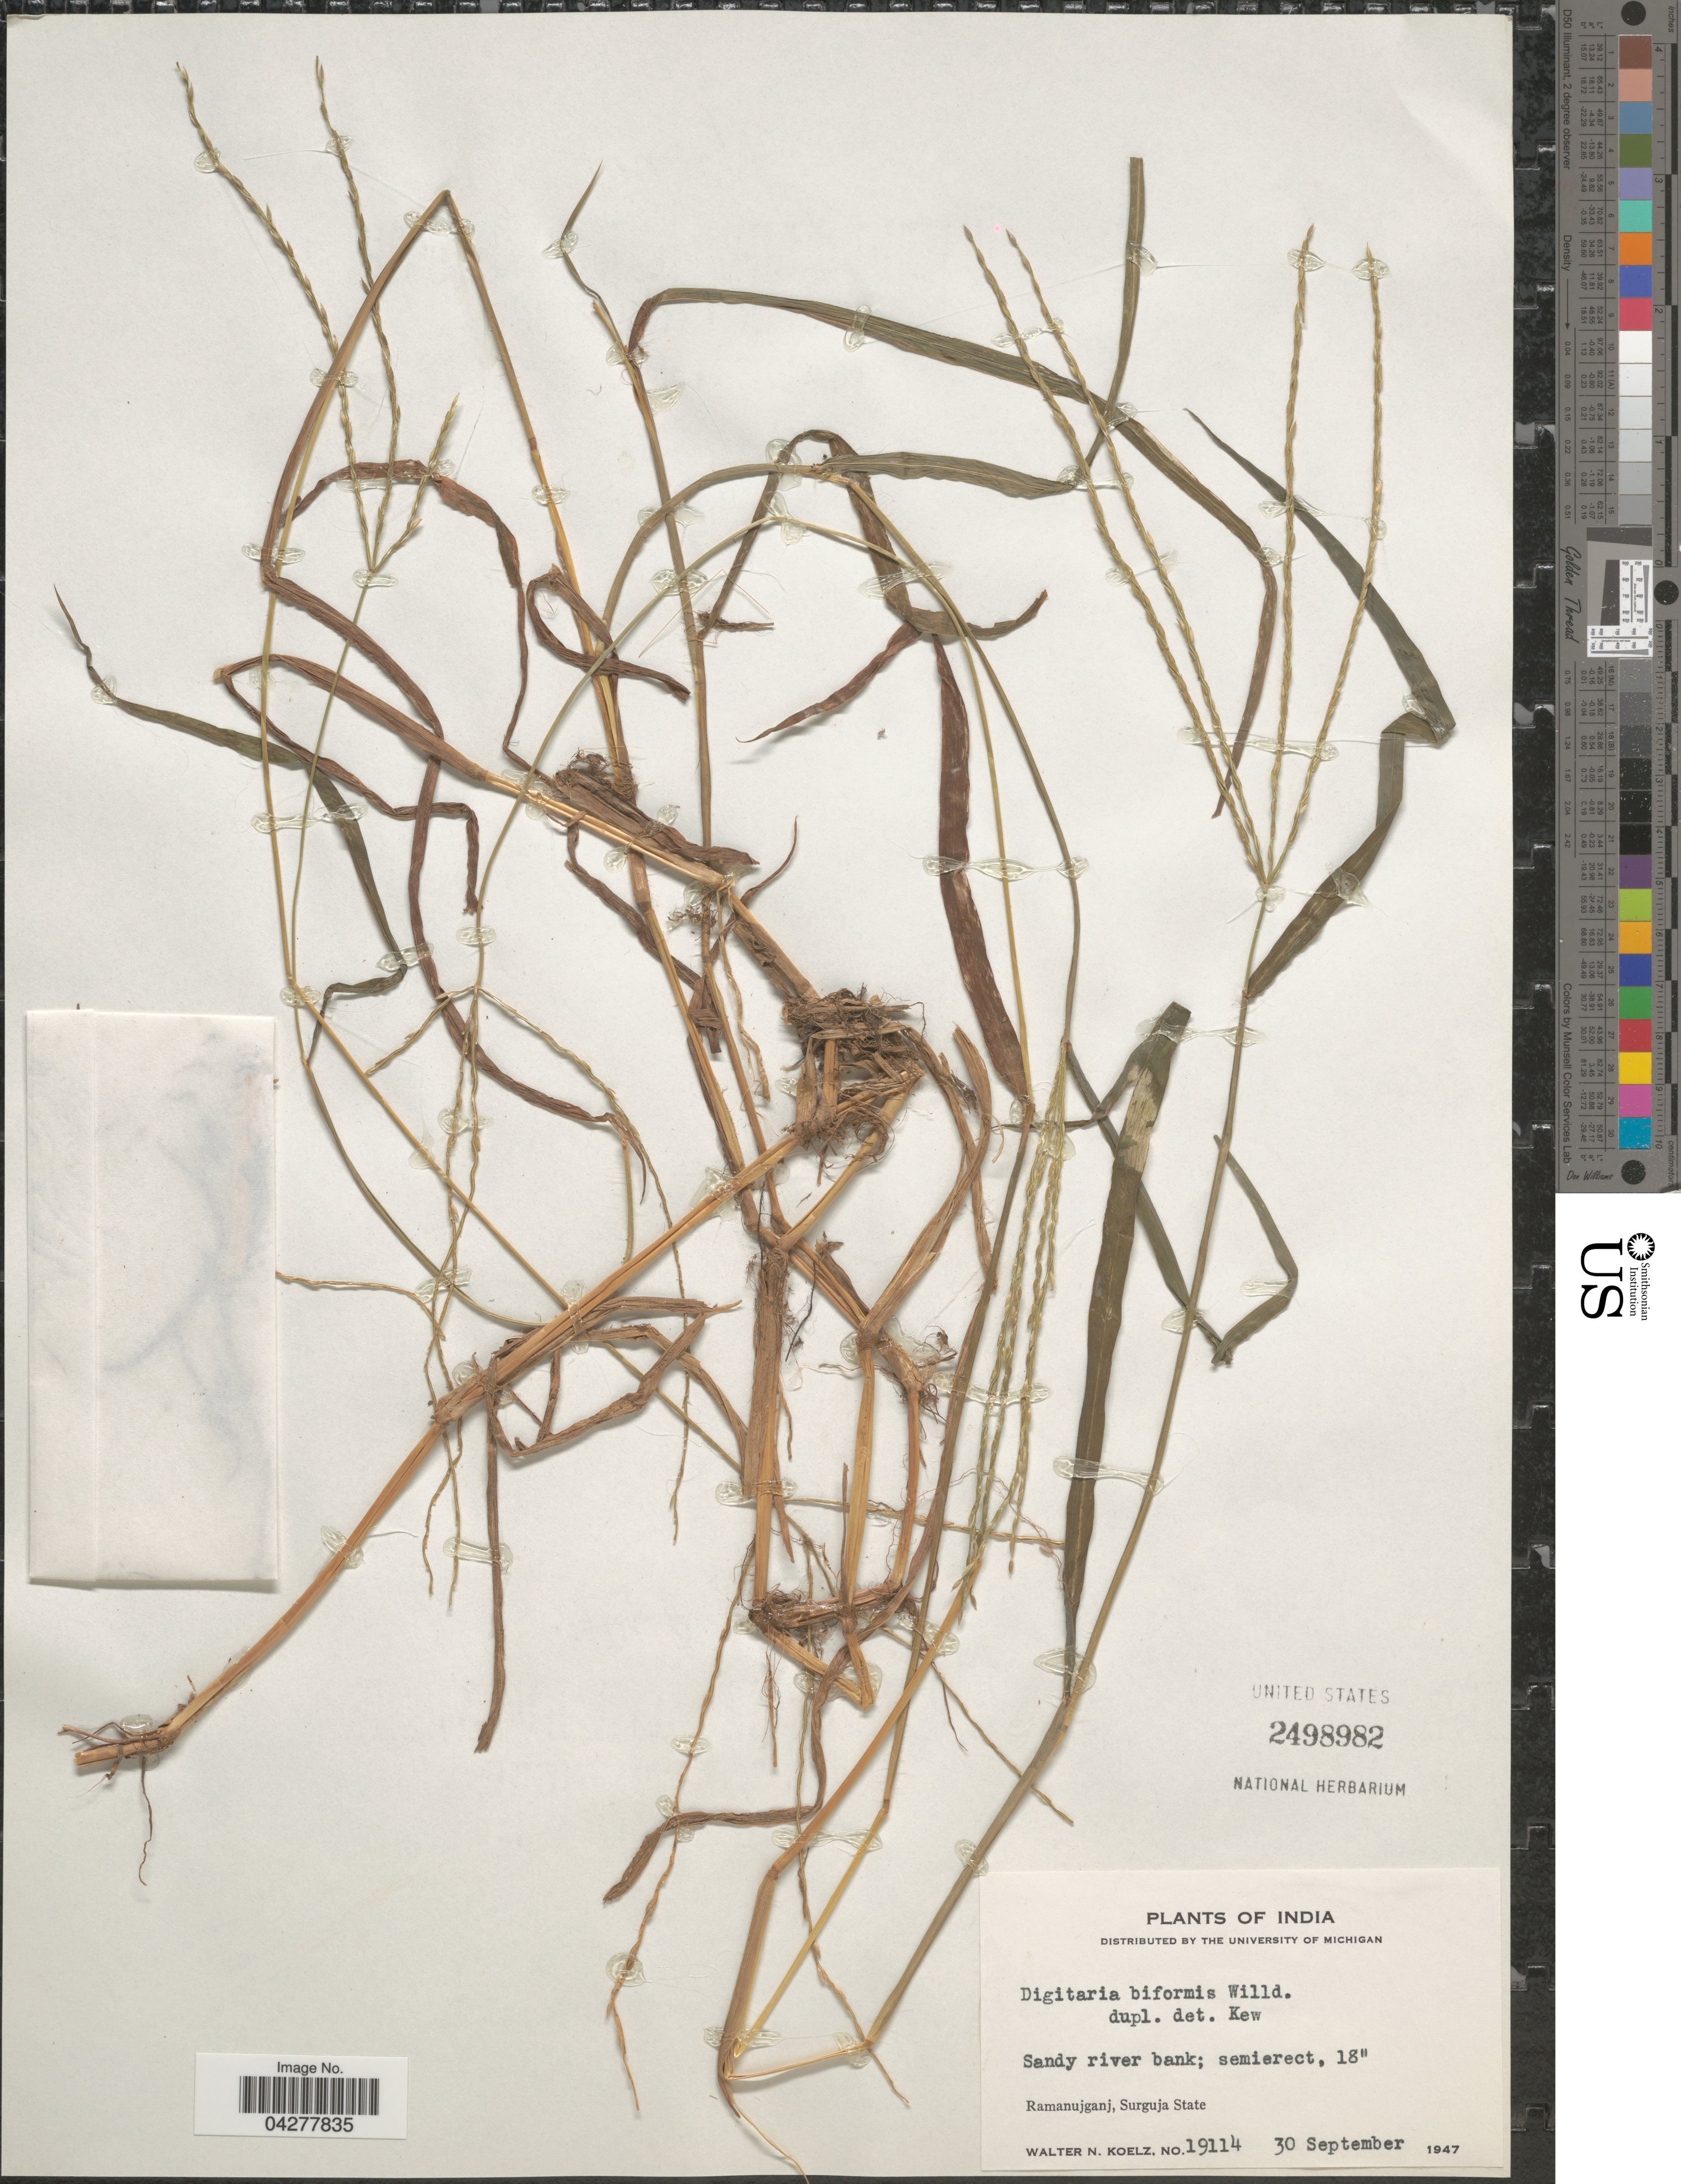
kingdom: Plantae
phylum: Tracheophyta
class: Liliopsida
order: Poales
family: Poaceae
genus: Digitaria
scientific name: Digitaria bicornis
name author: (Lam.) Roem. & Schult.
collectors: W. N. Koelz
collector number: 19114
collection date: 1947-09-30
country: India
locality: Ramanujganj, Surguja State.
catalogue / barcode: US 2498982